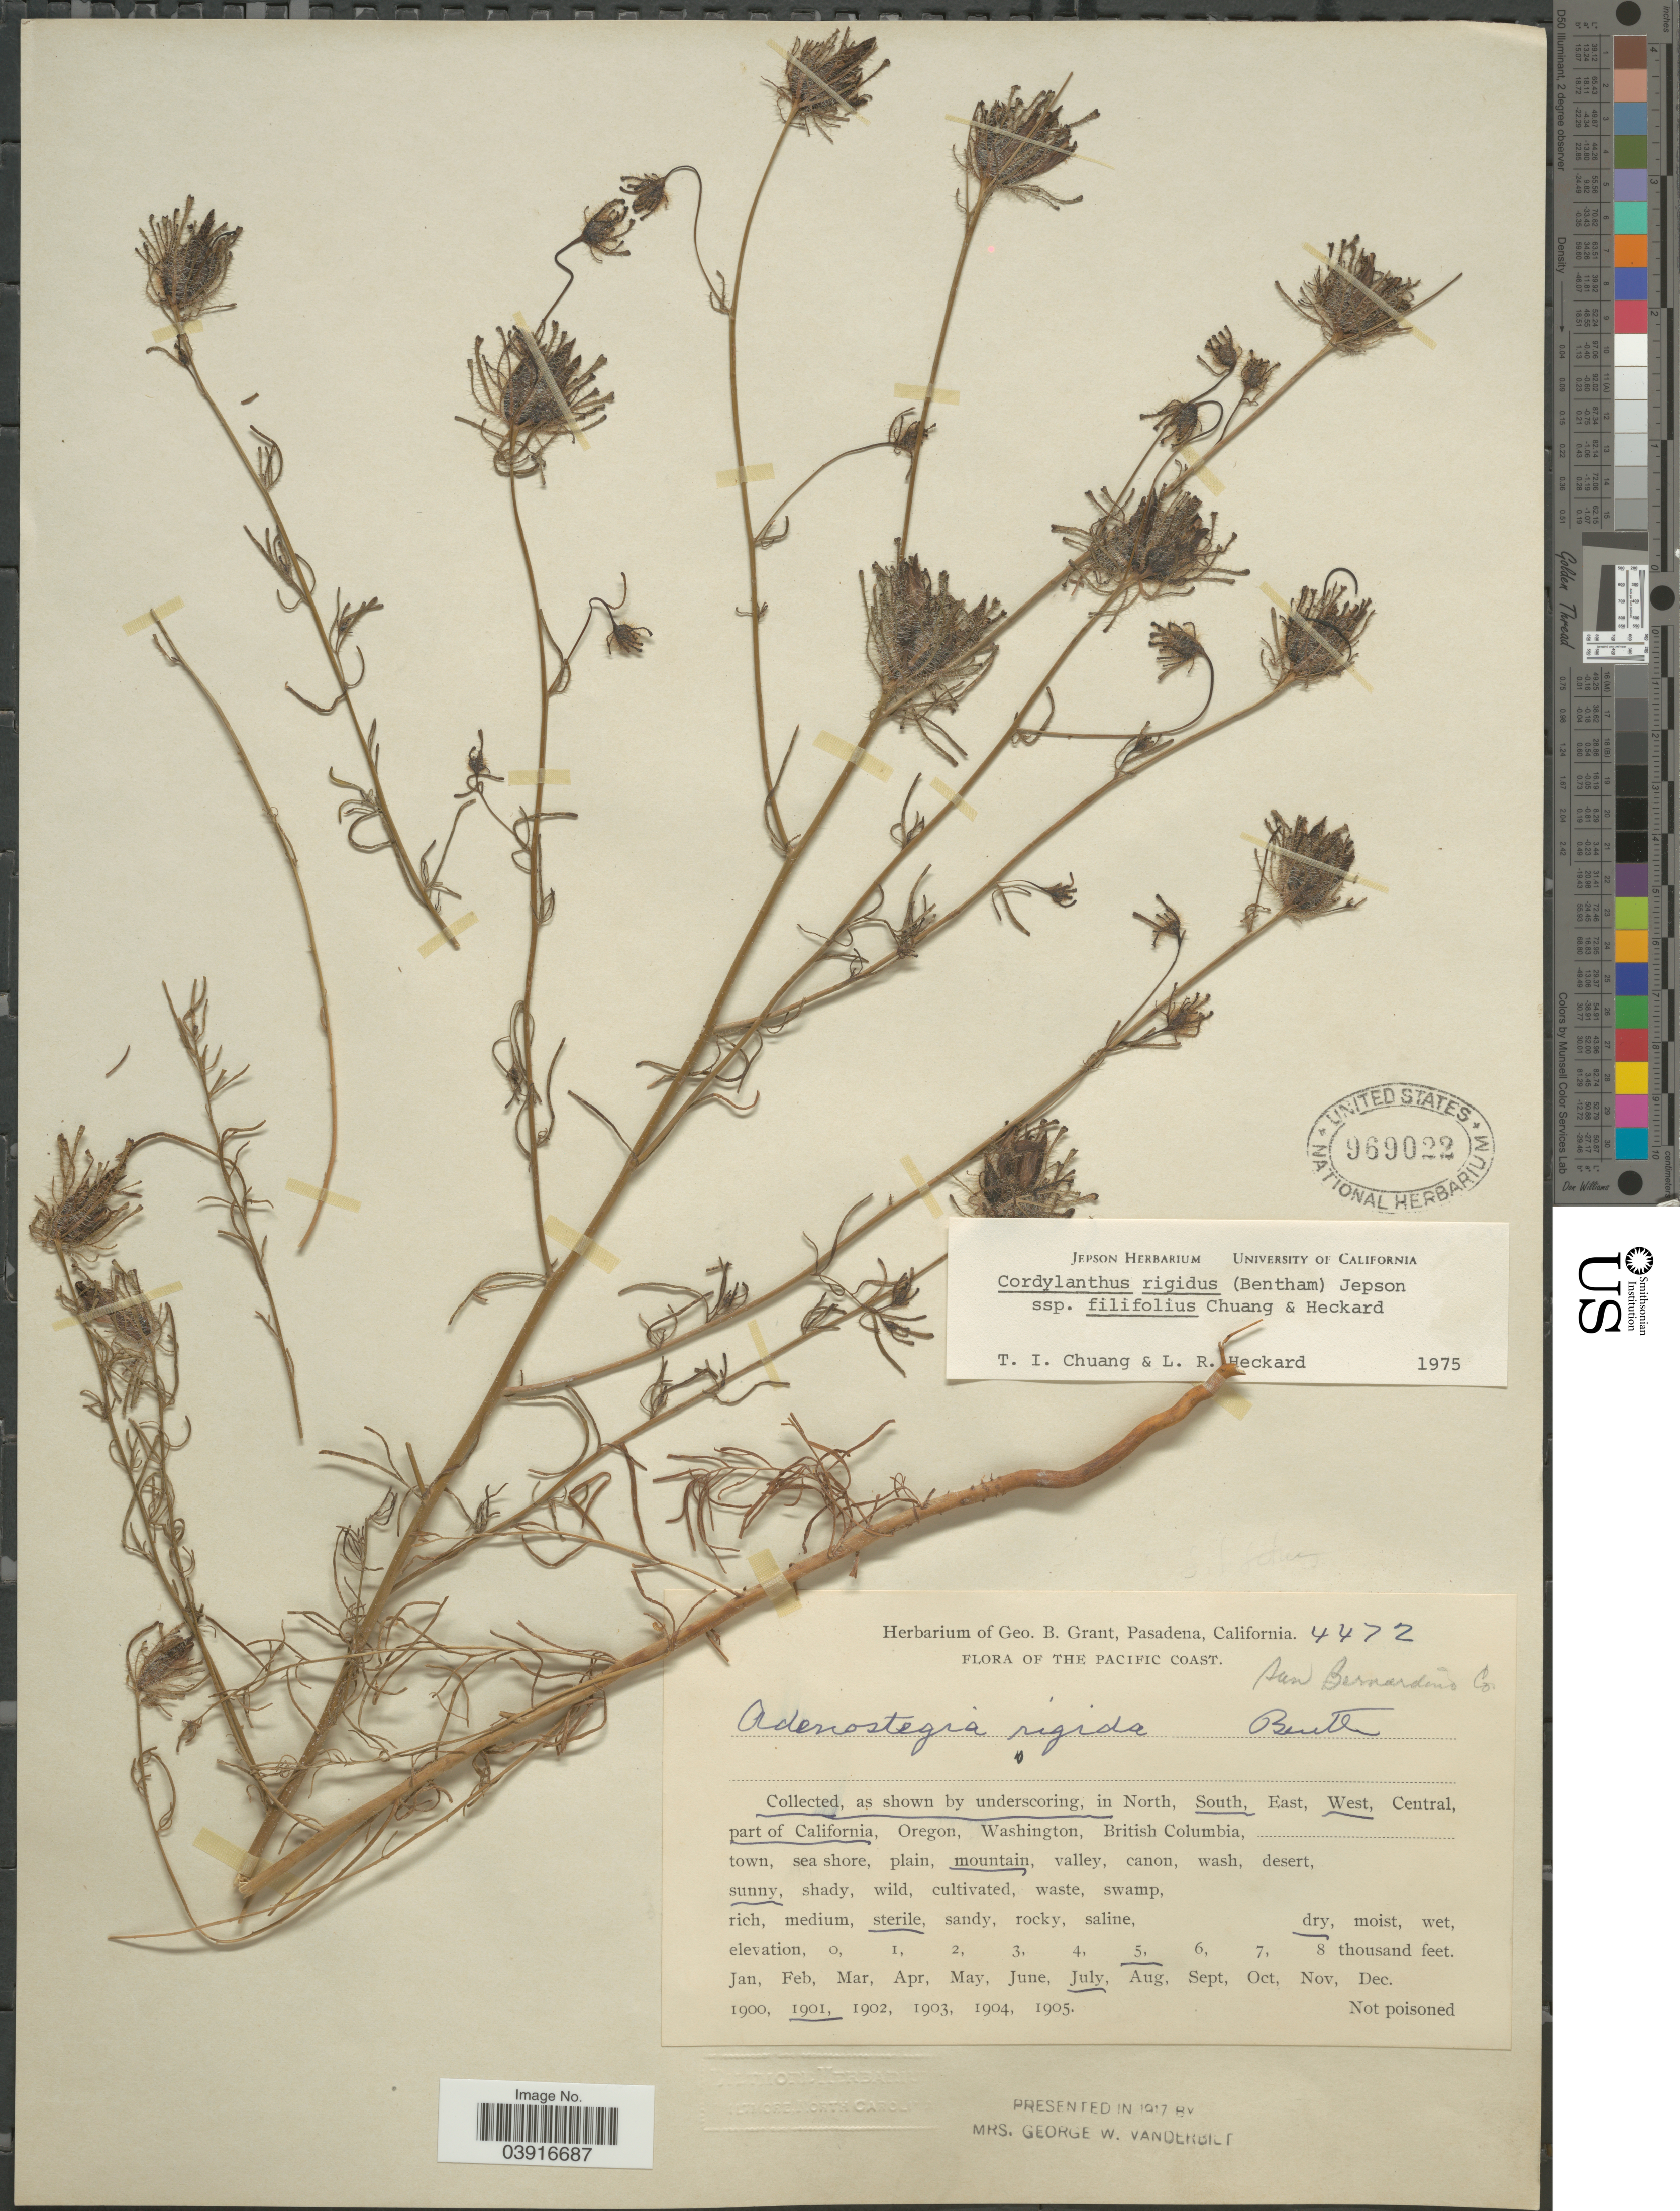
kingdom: Plantae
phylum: Tracheophyta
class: Magnoliopsida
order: Lamiales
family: Orobanchaceae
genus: Cordylanthus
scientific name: Cordylanthus rigidus subsp. filifolius T.I. Chuang & Heckard, ined.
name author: T.I. Chuang & Heckard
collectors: ex herb. Geo. B. Grant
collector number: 4472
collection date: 1901-07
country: United States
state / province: California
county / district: San Bernardino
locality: Pacific Coast. San Bernardino Co. South West part of California.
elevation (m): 1524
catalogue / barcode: US 969022